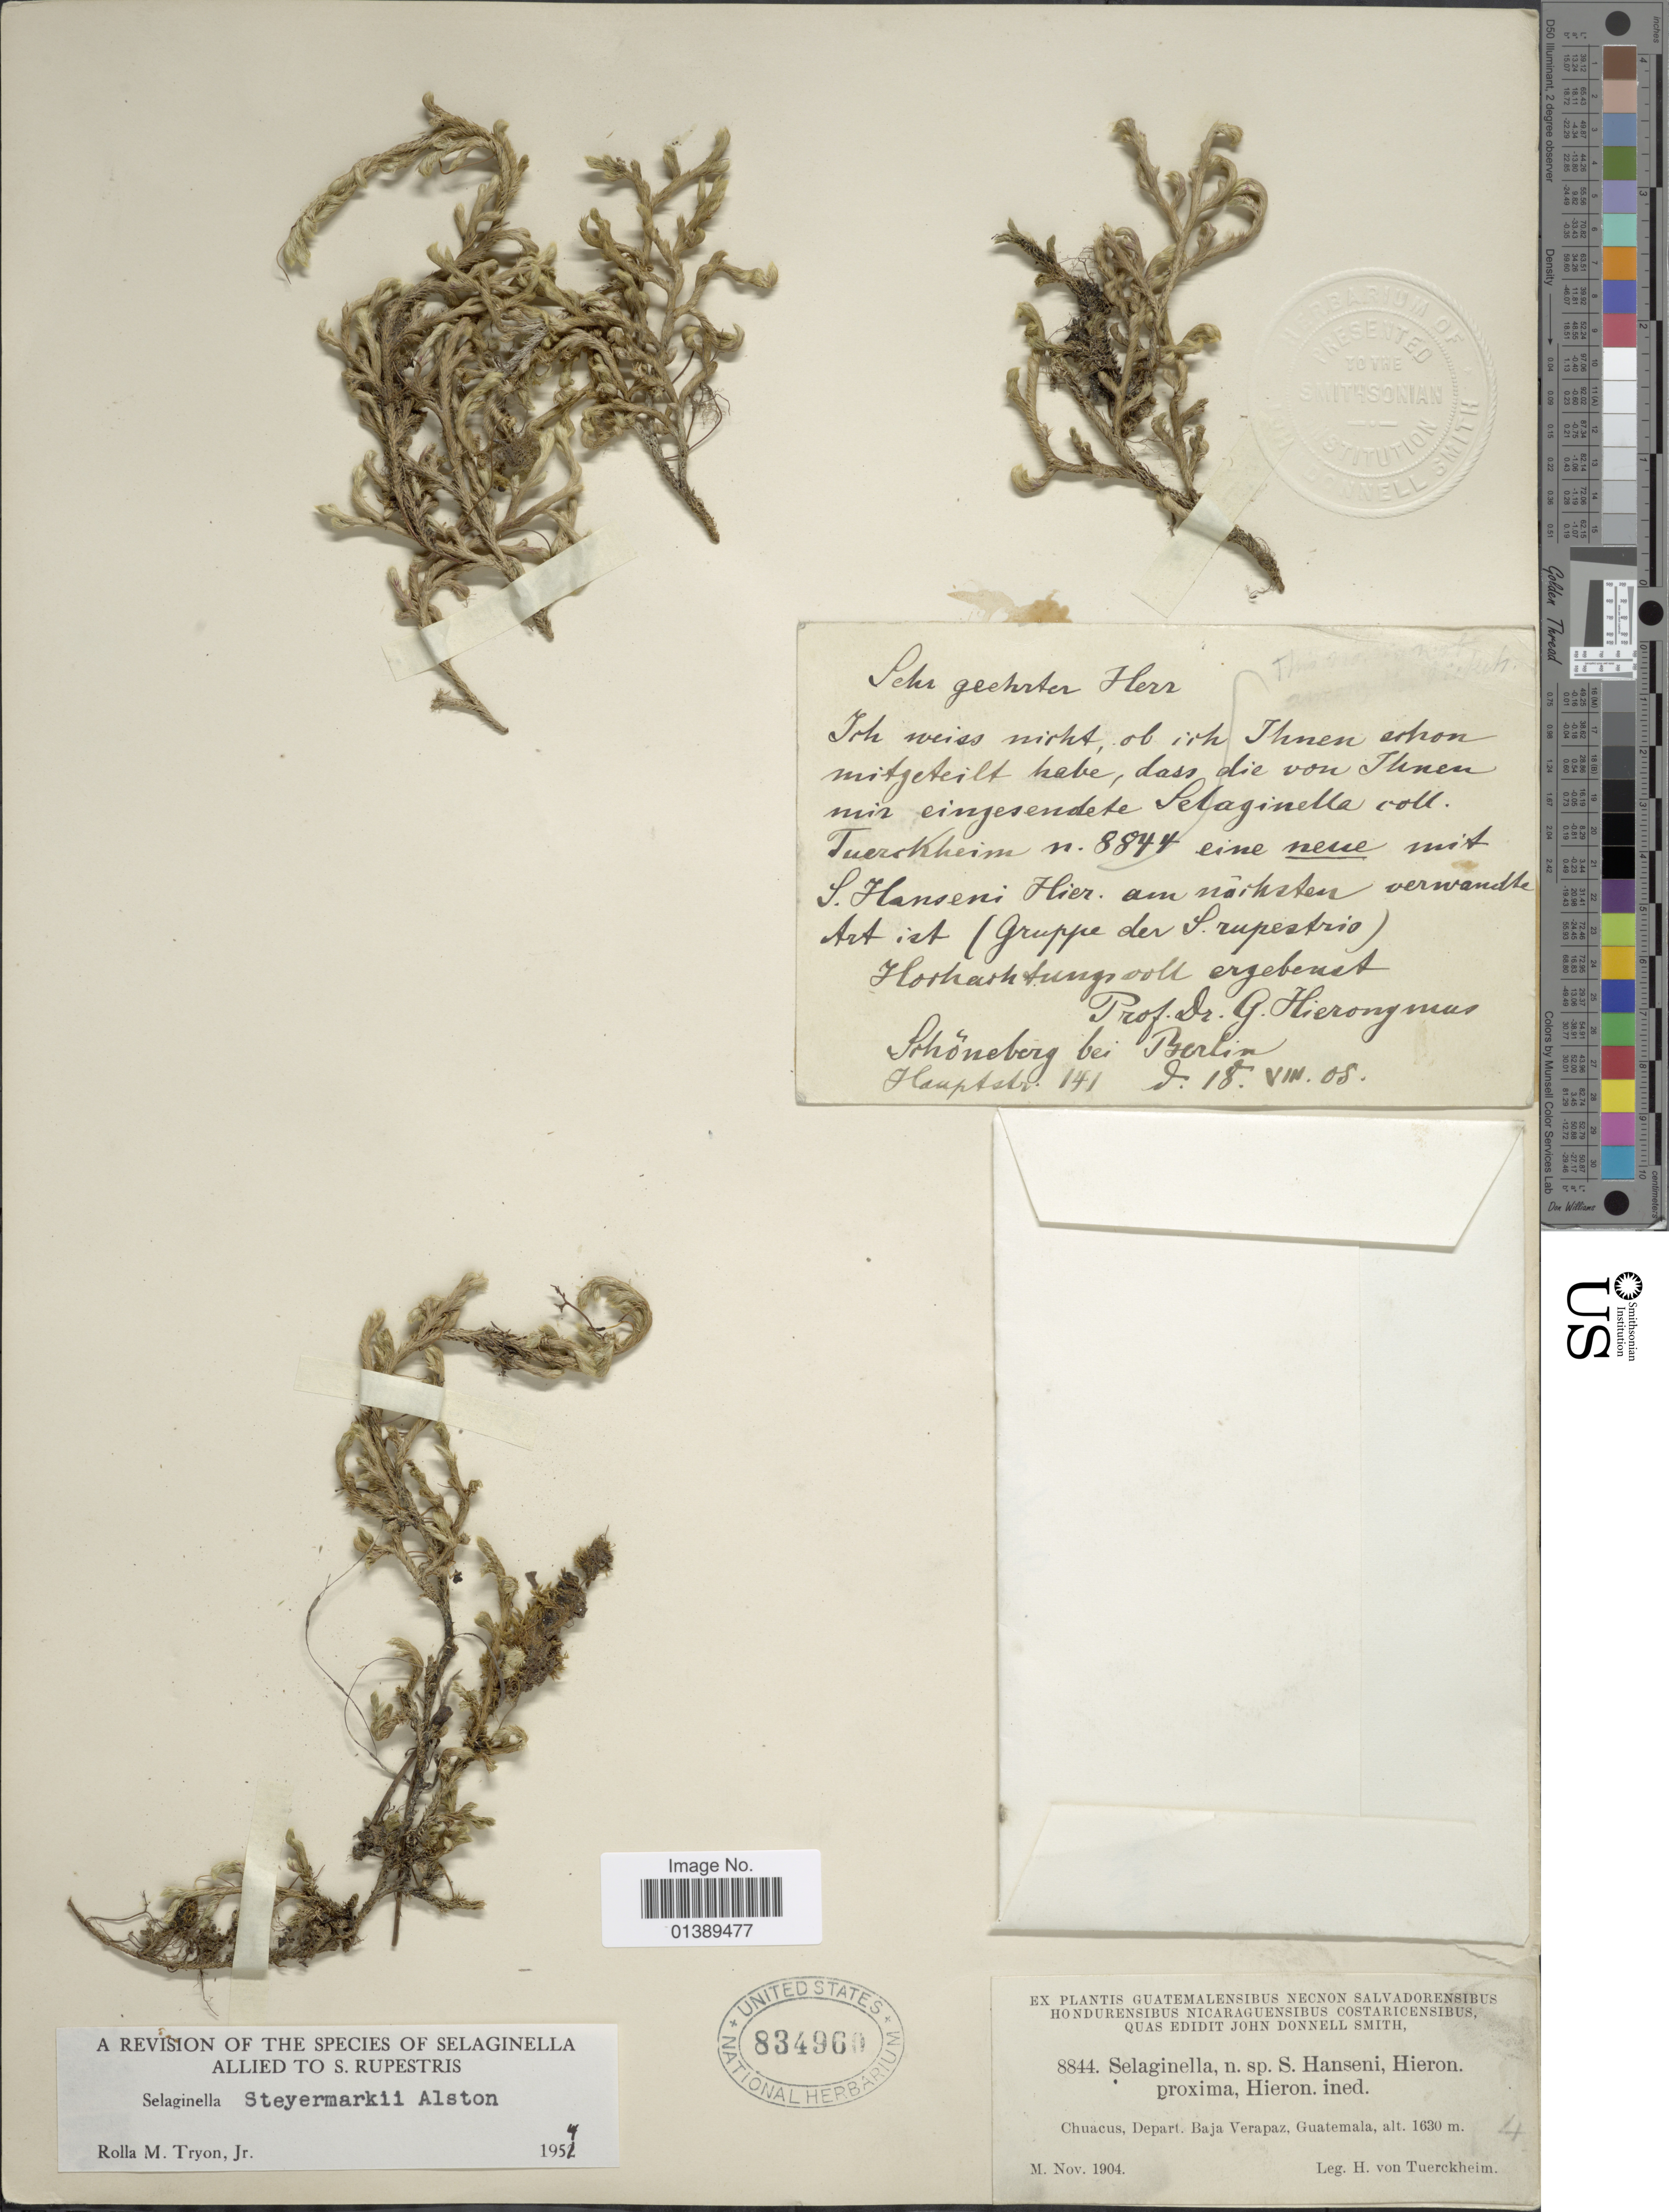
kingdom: Plantae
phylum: Tracheophyta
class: Lycopodiopsida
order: Selaginellales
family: Selaginellaceae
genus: Selaginella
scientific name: Selaginella steyermarkii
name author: Alston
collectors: H. von Türckheim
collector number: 8844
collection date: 1904-11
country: Guatemala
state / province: Baja Verapaz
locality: Chuacus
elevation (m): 1630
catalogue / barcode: US 834960